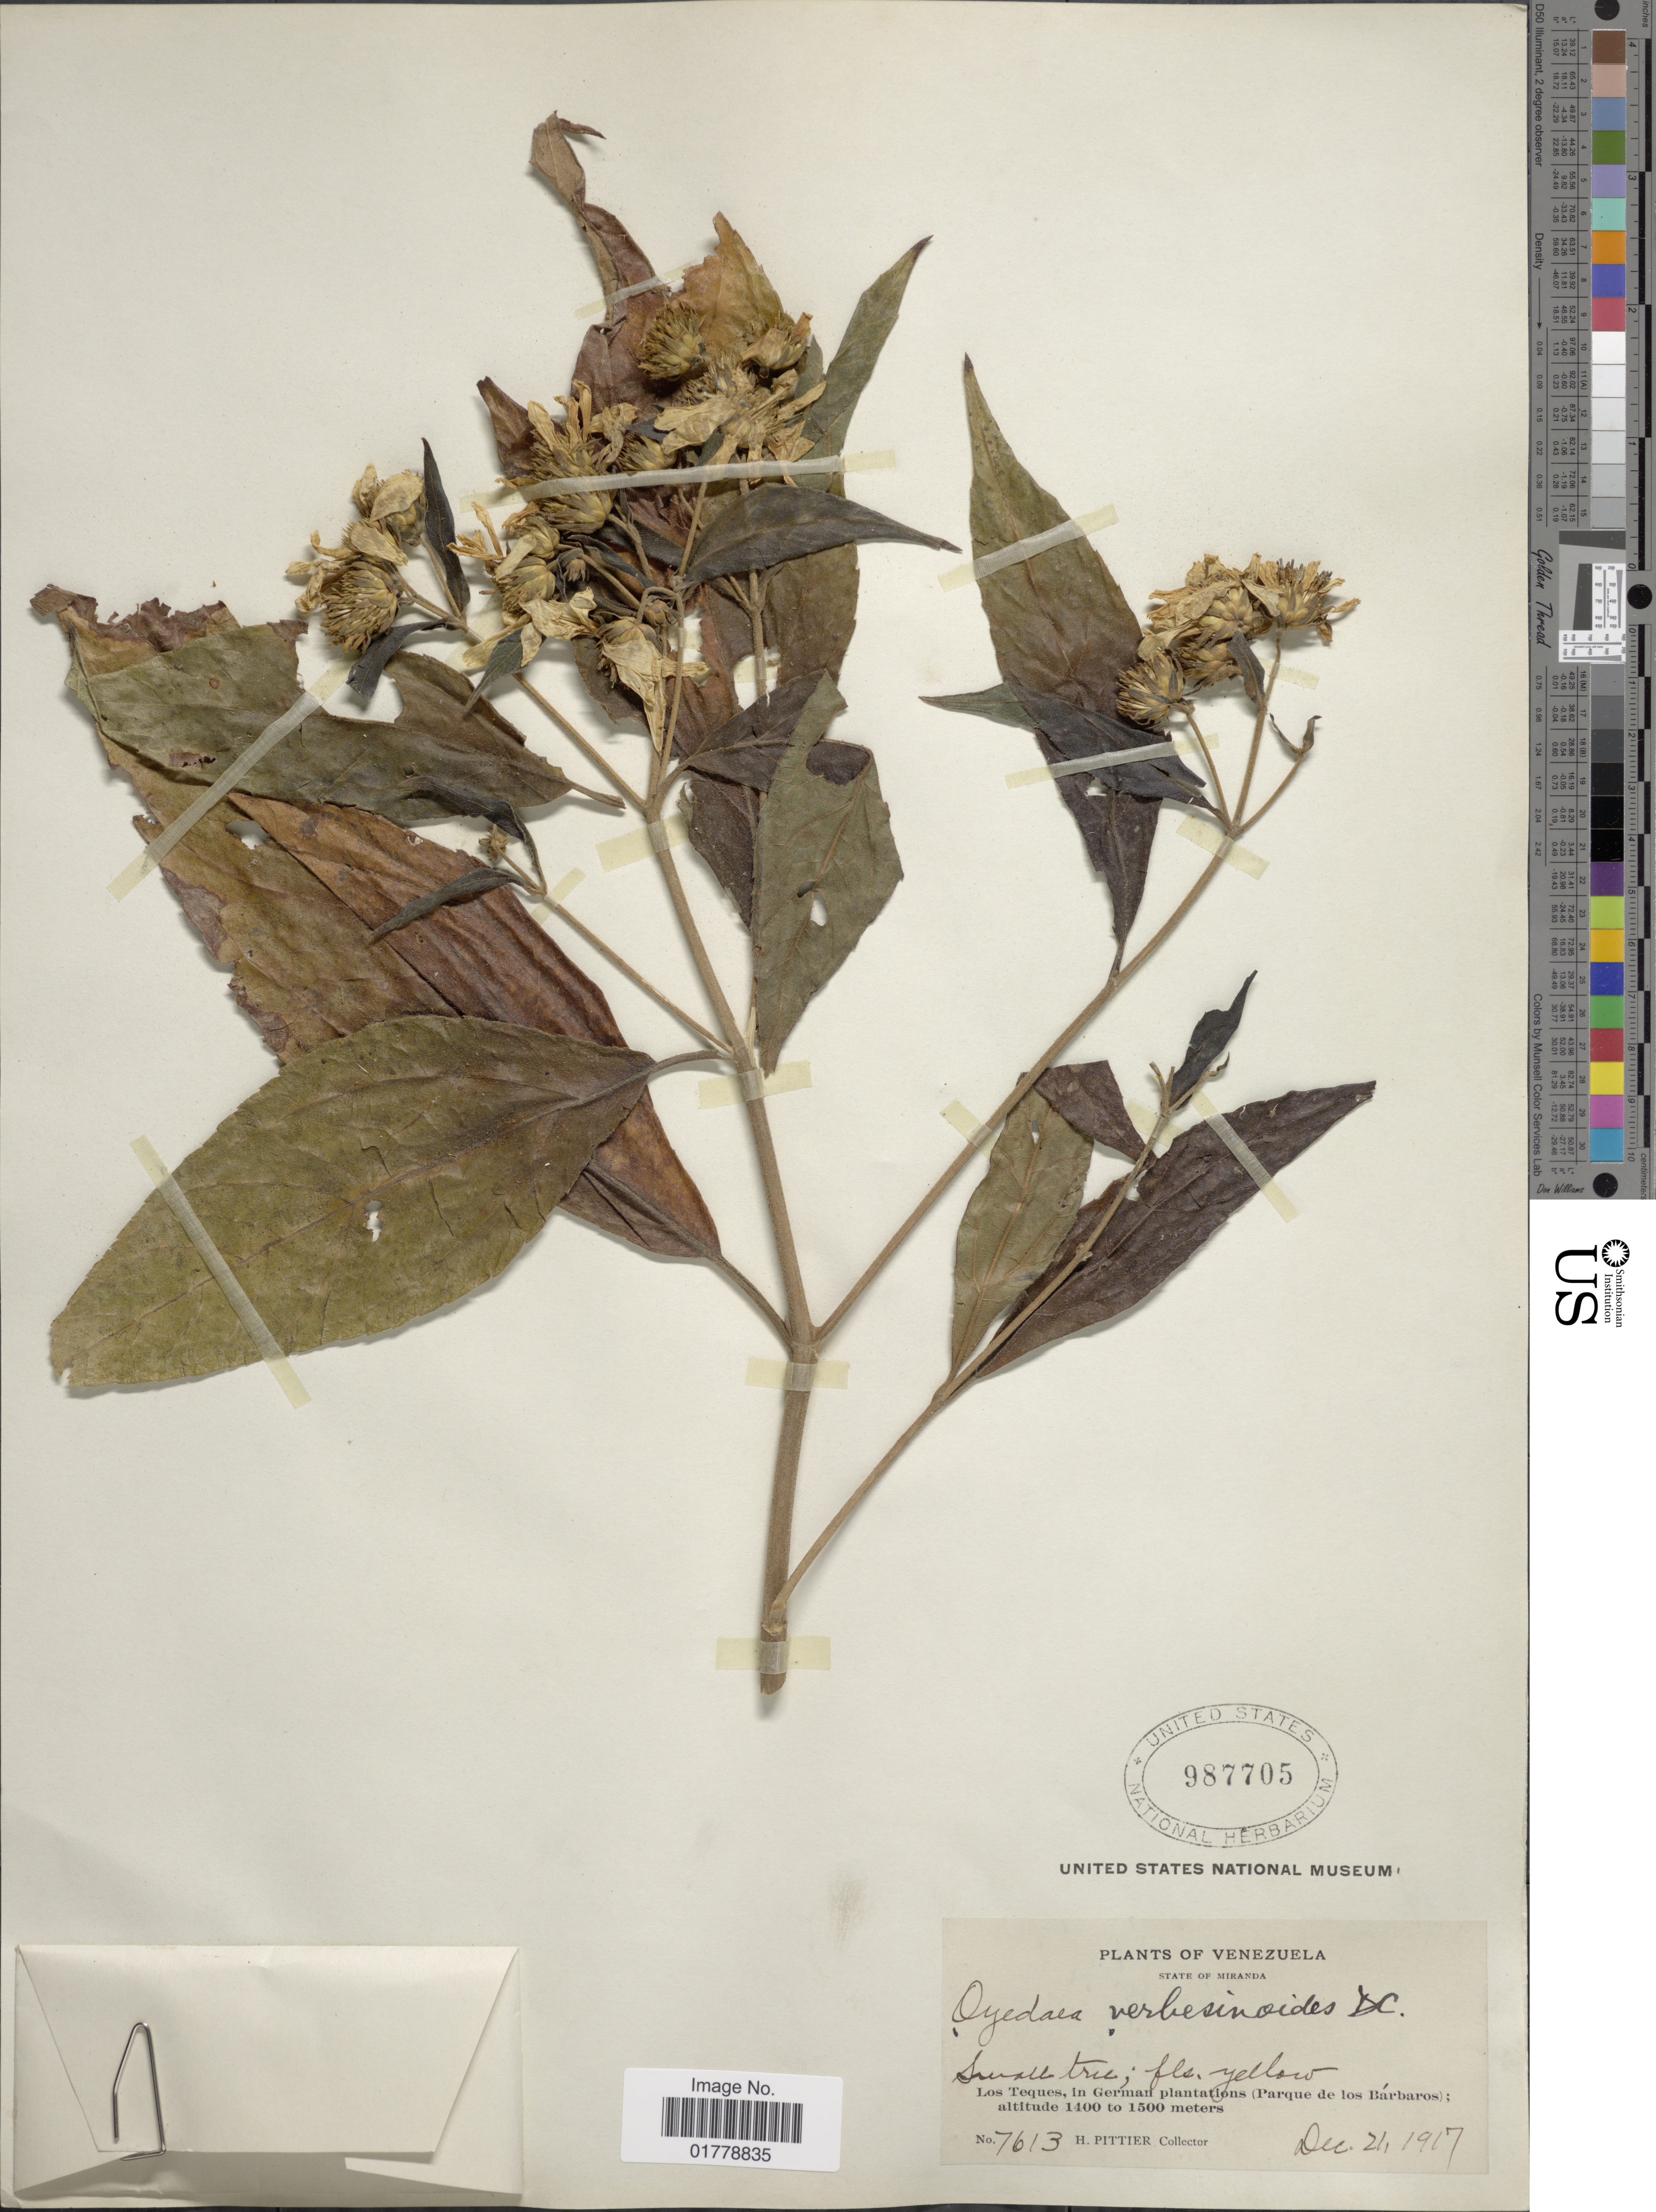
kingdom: Plantae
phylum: Tracheophyta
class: Magnoliopsida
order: Asterales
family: Asteraceae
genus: Oyedaea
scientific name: Oyedaea verbesinoides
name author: DC.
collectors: H. F. Pittier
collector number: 7613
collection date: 1917-12-21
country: Venezuela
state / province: Miranda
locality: Los Teques, in German plantations (Parque de los Bárbaros)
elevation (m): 1400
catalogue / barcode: US 987705